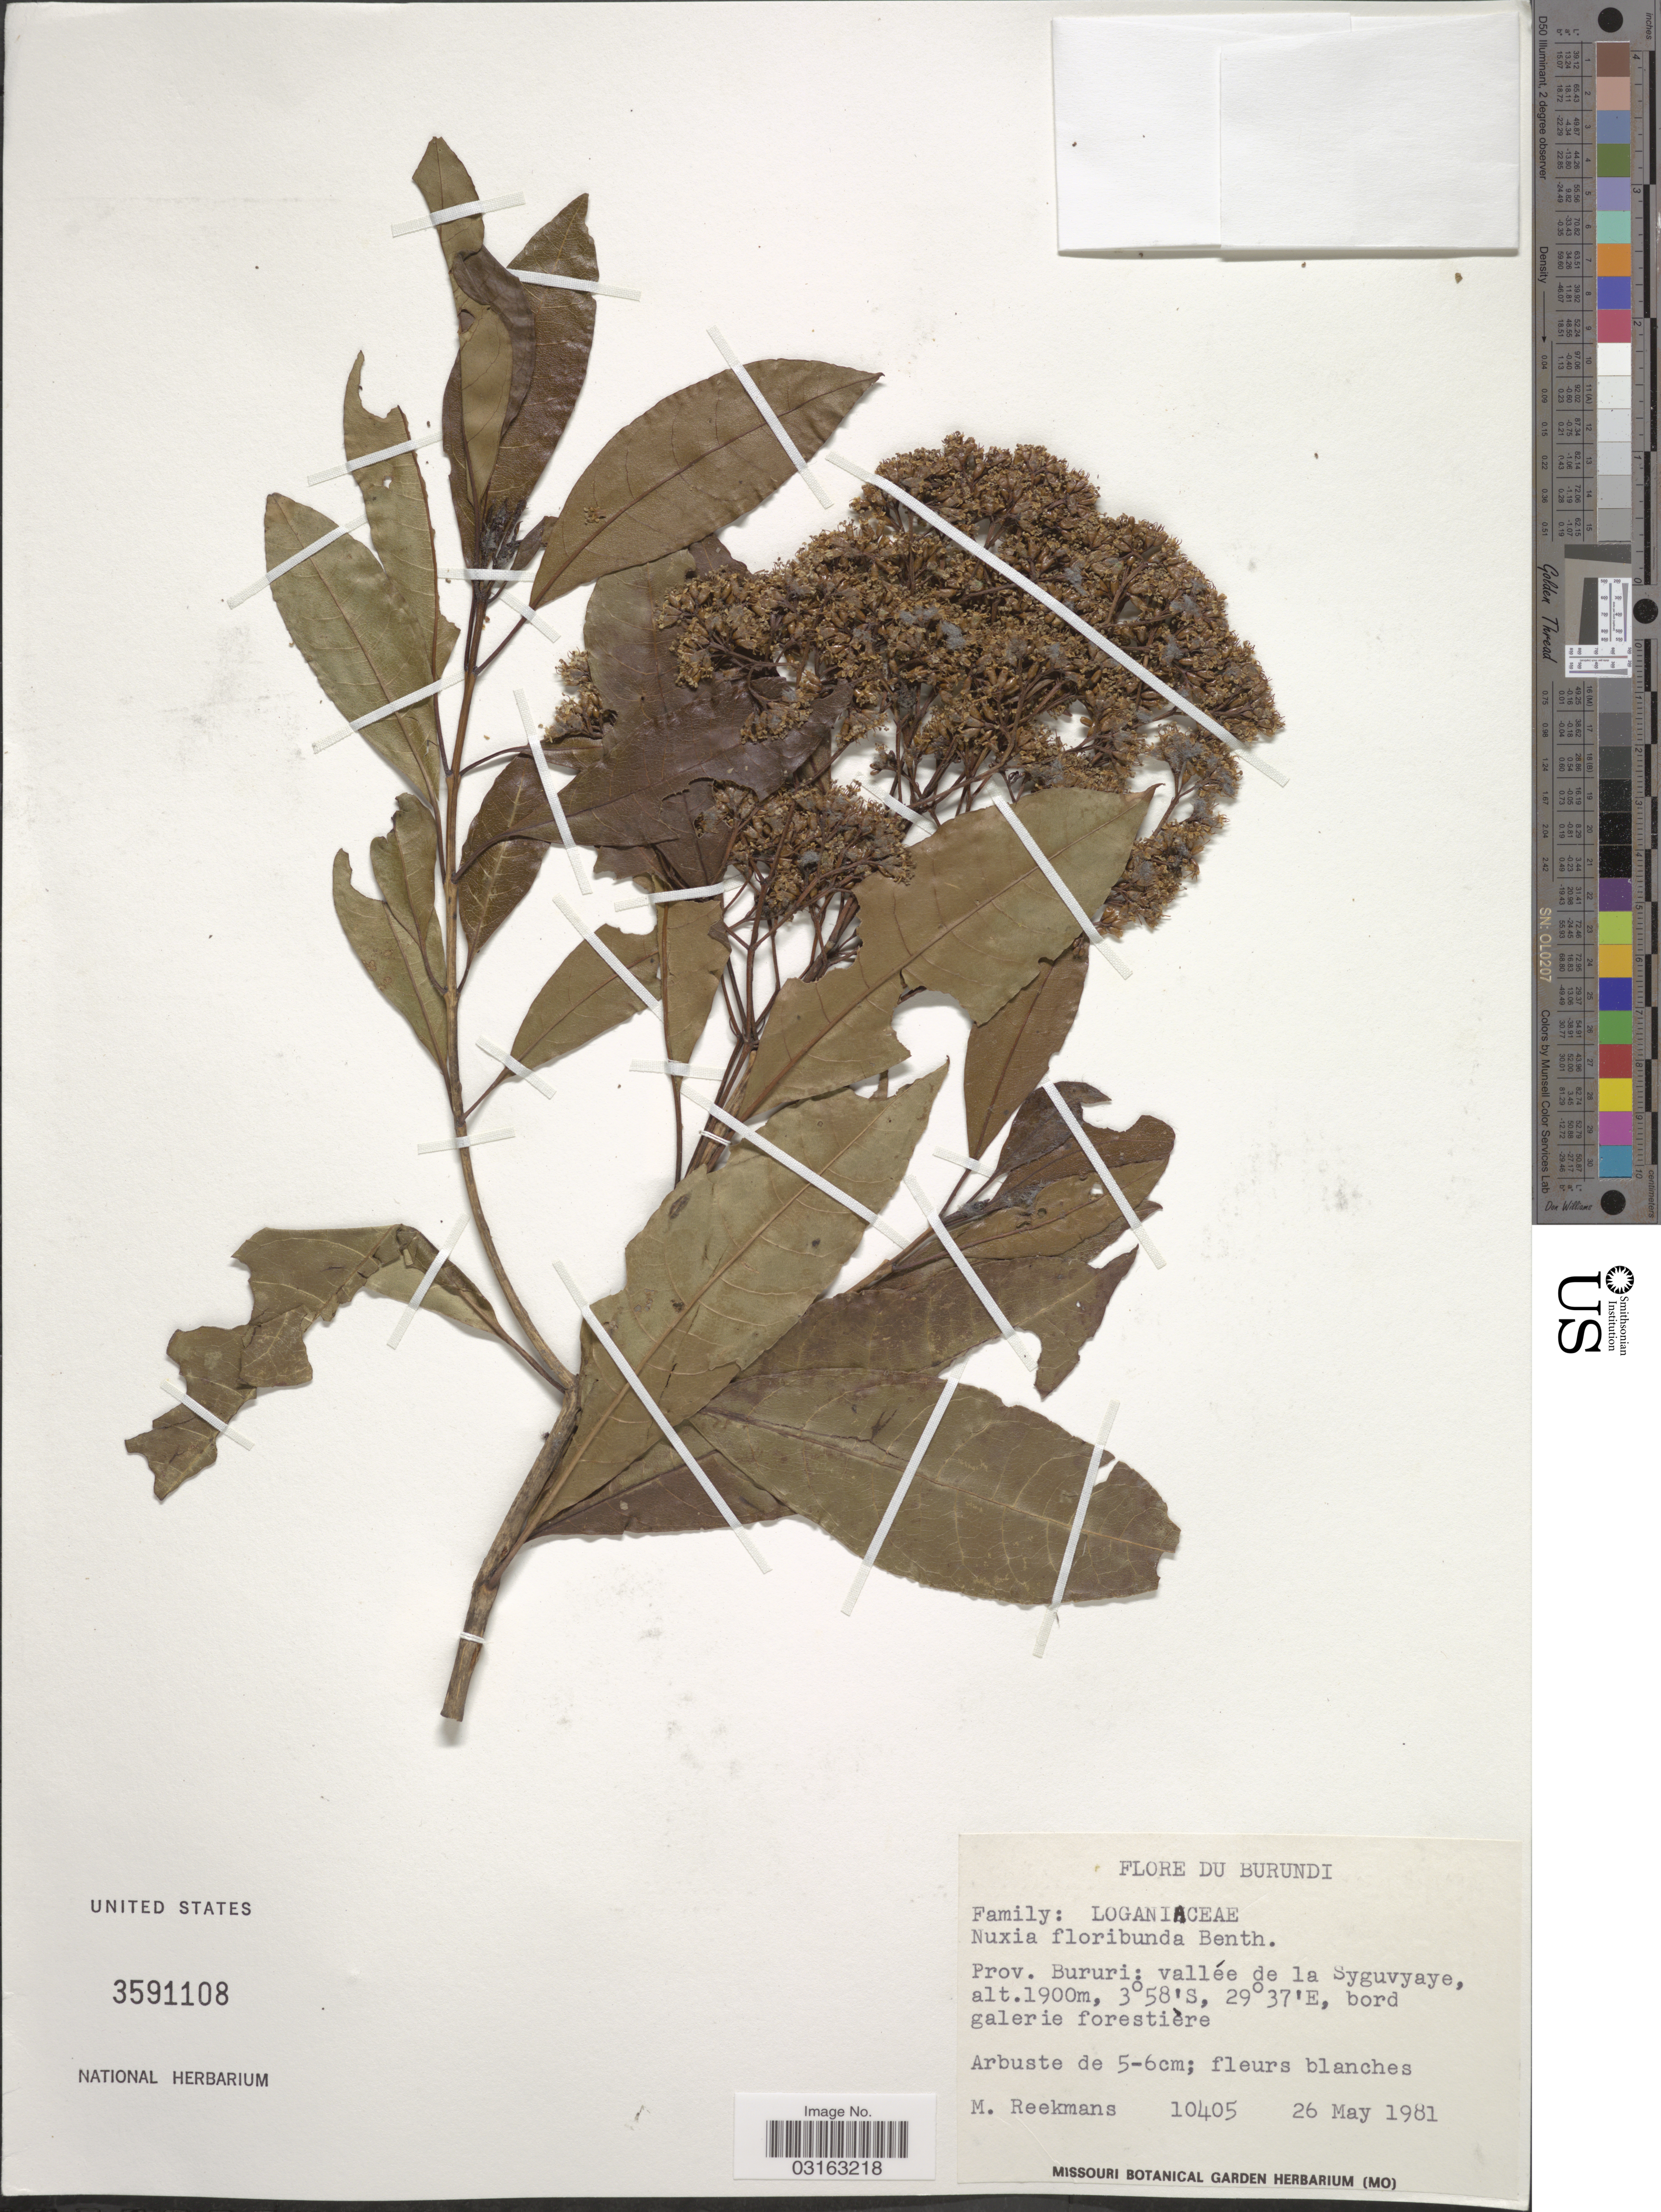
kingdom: Plantae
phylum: Tracheophyta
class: Magnoliopsida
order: Lamiales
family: Stilbaceae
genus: Nuxia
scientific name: Nuxia floribunda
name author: Benth.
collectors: M. Reekmans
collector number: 10405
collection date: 1981-05-26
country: Burundi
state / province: Bururi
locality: Prov. Bururi: vallée de la Syguvyaye.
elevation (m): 1900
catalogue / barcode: US 3591108